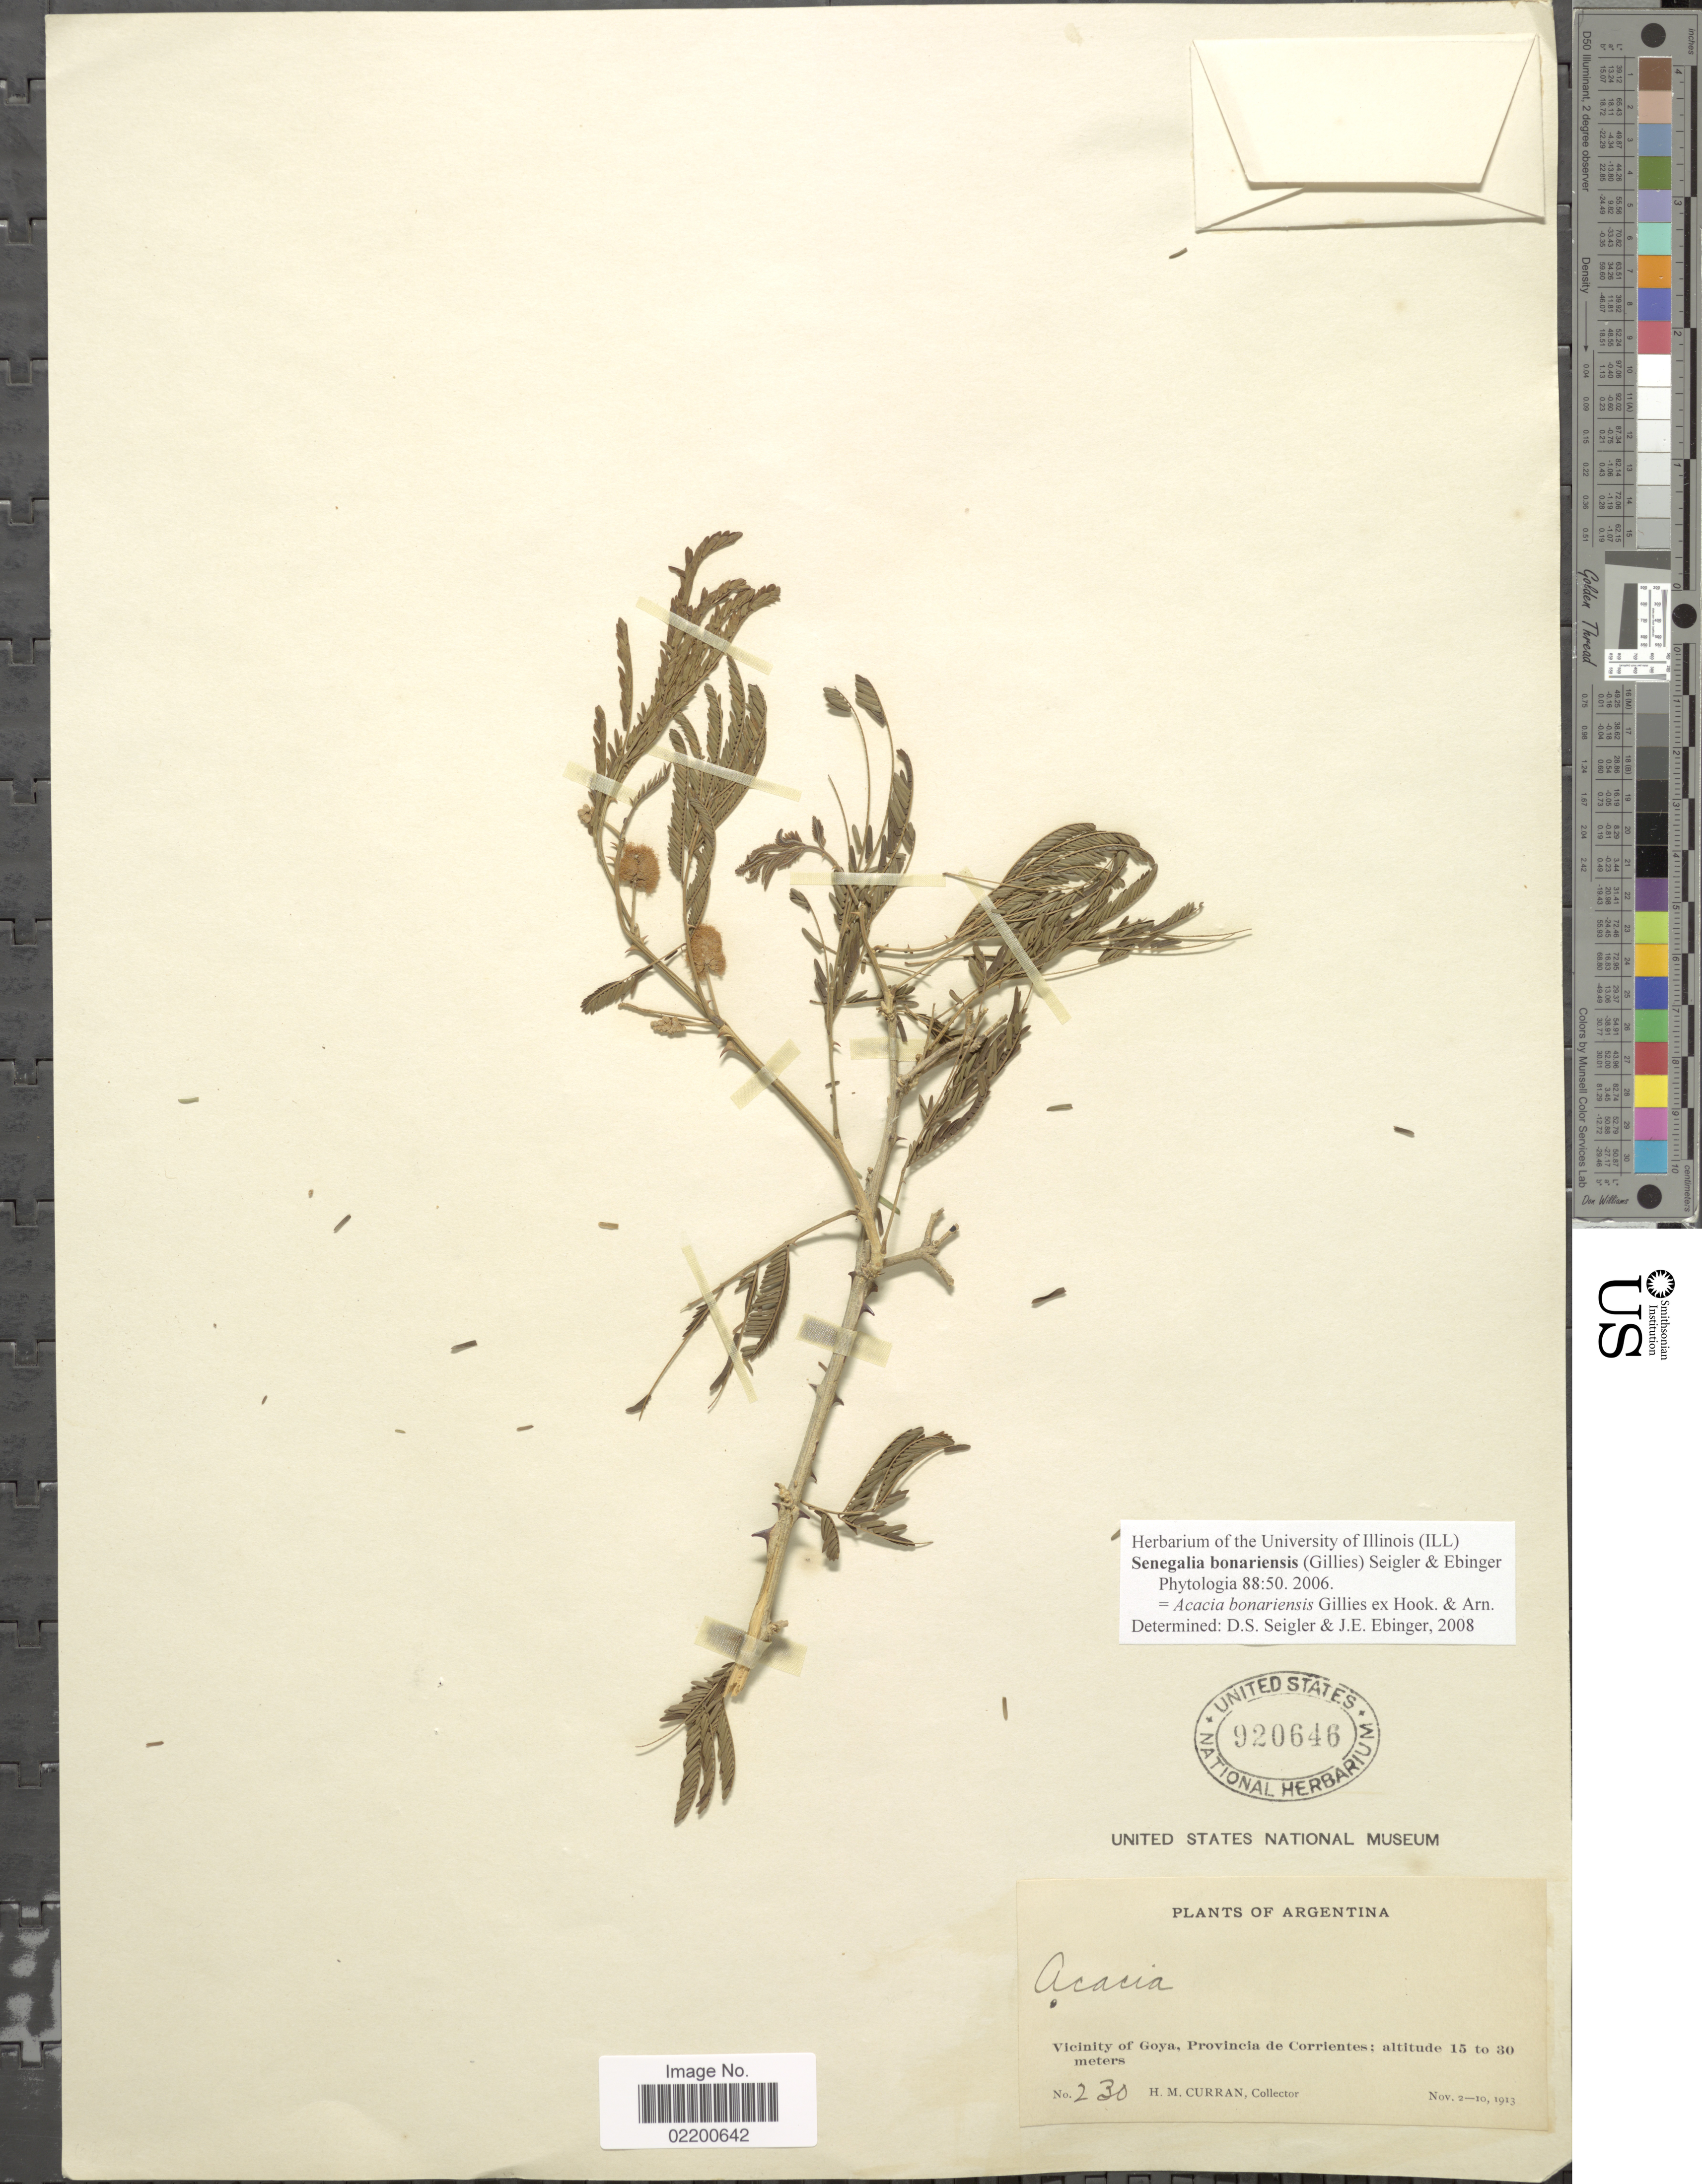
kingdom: Plantae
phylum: Tracheophyta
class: Magnoliopsida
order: Fabales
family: Fabaceae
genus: Senegalia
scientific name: Senegalia bonariensis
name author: (Gillies ex Hook. & Arn.) Seigler & Ebinger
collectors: H. M. Curran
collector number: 230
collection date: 1913-11-02/1913-11-10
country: Argentina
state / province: Corrientes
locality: Vicinity of Goya, Provincia de Corrietnes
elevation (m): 15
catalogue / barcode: US 920646